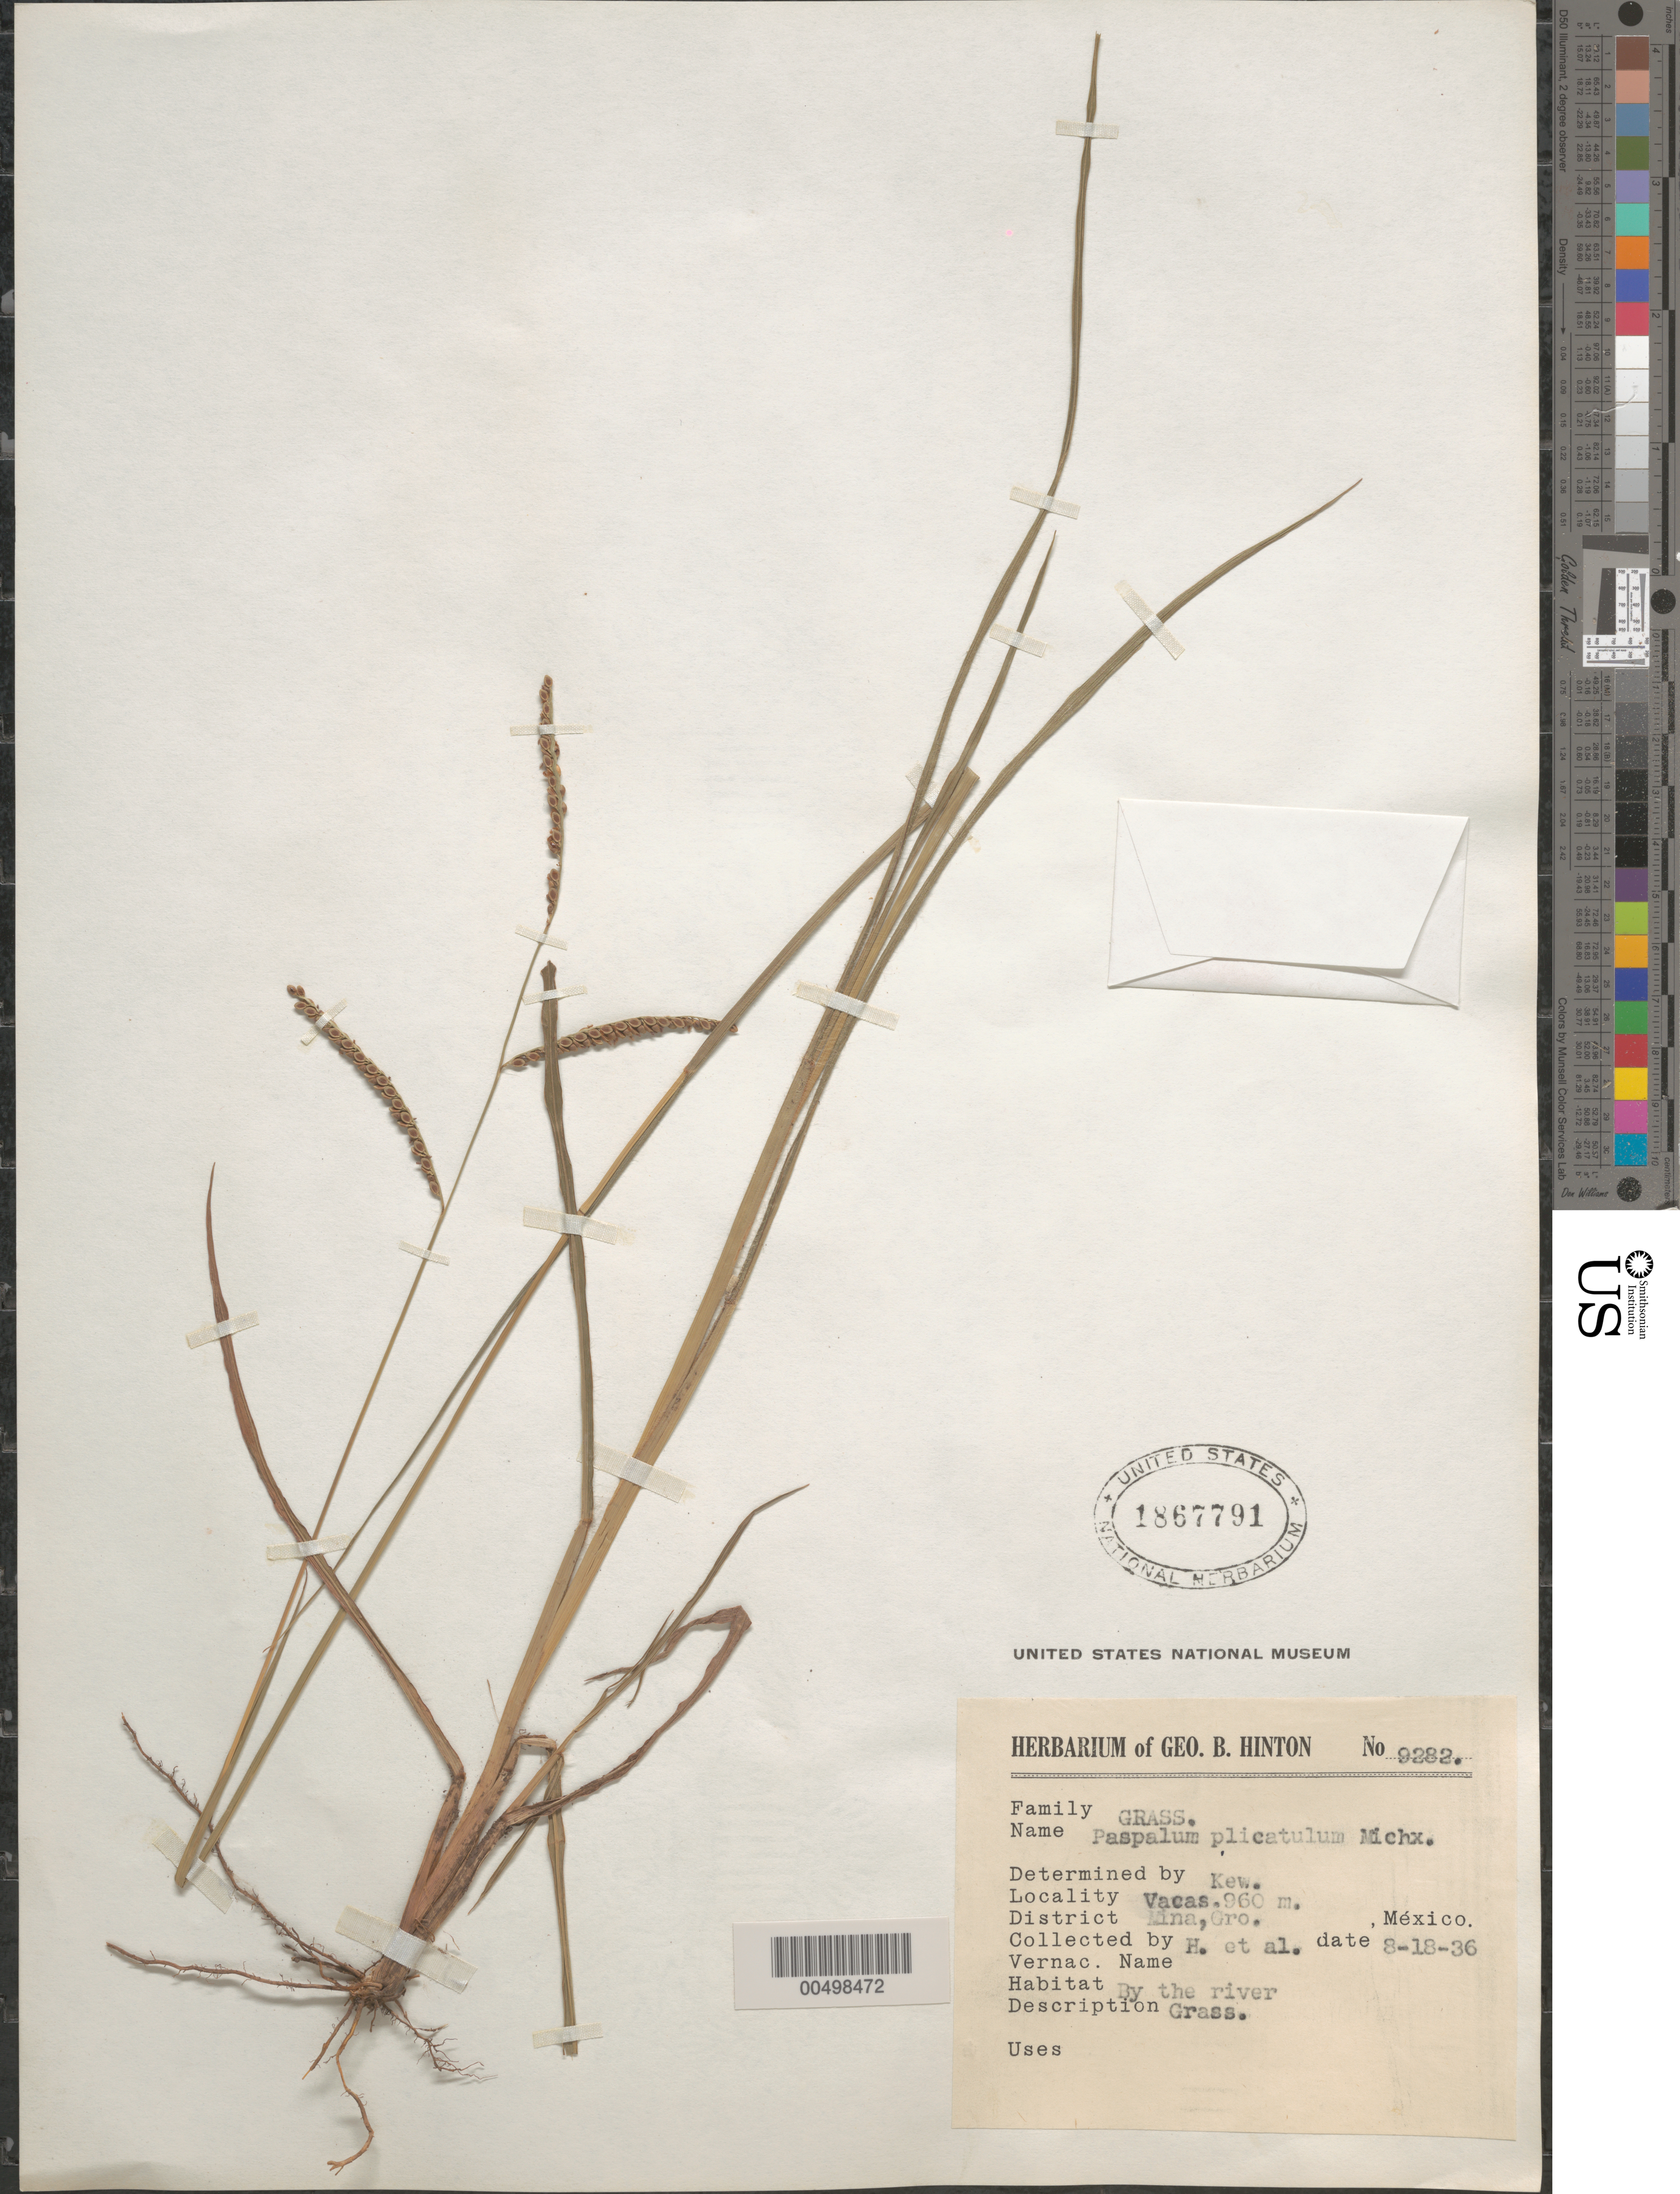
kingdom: Plantae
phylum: Tracheophyta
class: Liliopsida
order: Poales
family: Poaceae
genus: Paspalum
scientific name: Paspalum plicatulum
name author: Michx.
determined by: Kew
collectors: G. B. Hinton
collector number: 9282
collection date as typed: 18 Aug 1936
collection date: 1936-08-18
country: Mexico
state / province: Guerrero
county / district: Mina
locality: Vacas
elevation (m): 960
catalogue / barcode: US 1867791